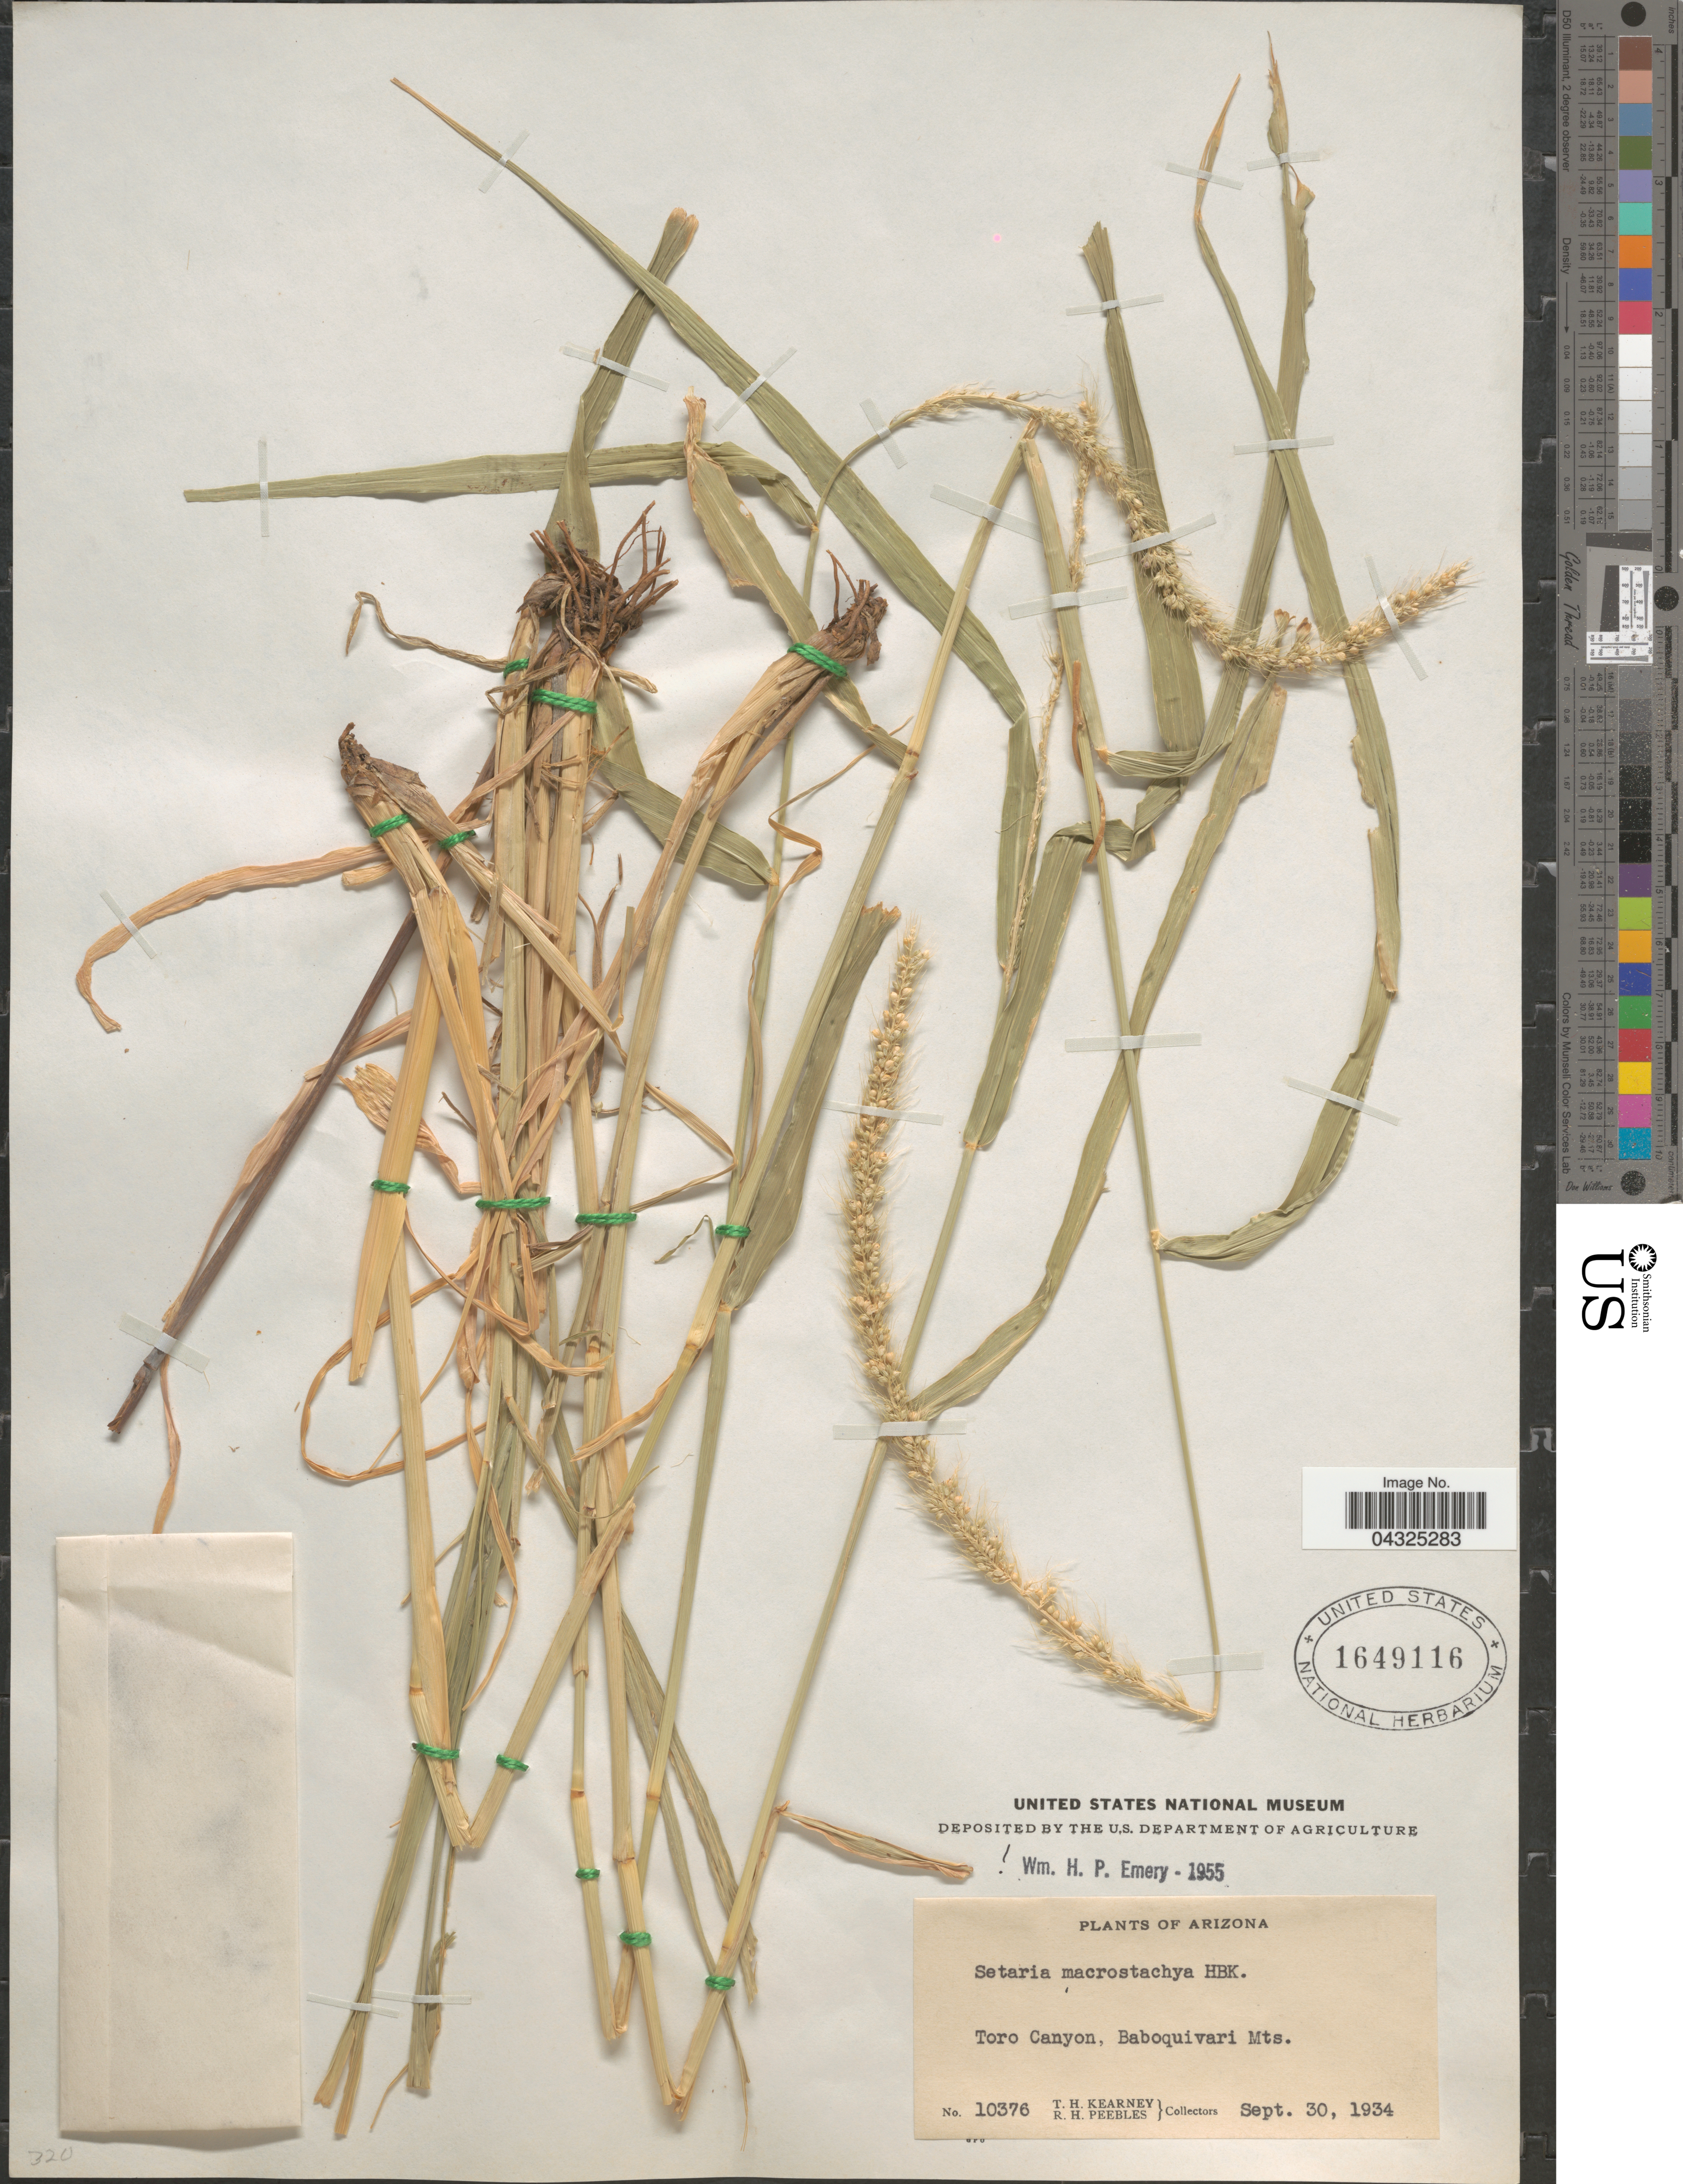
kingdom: Plantae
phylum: Tracheophyta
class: Liliopsida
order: Poales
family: Poaceae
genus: Setaria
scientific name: Setaria macrostachya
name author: Kunth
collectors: T. H. Kearney & R. H. Peebles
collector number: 10376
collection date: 1934-09-30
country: United States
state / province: Arizona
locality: Toro Canyon, Baboquivari Mts.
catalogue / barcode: US 1649116